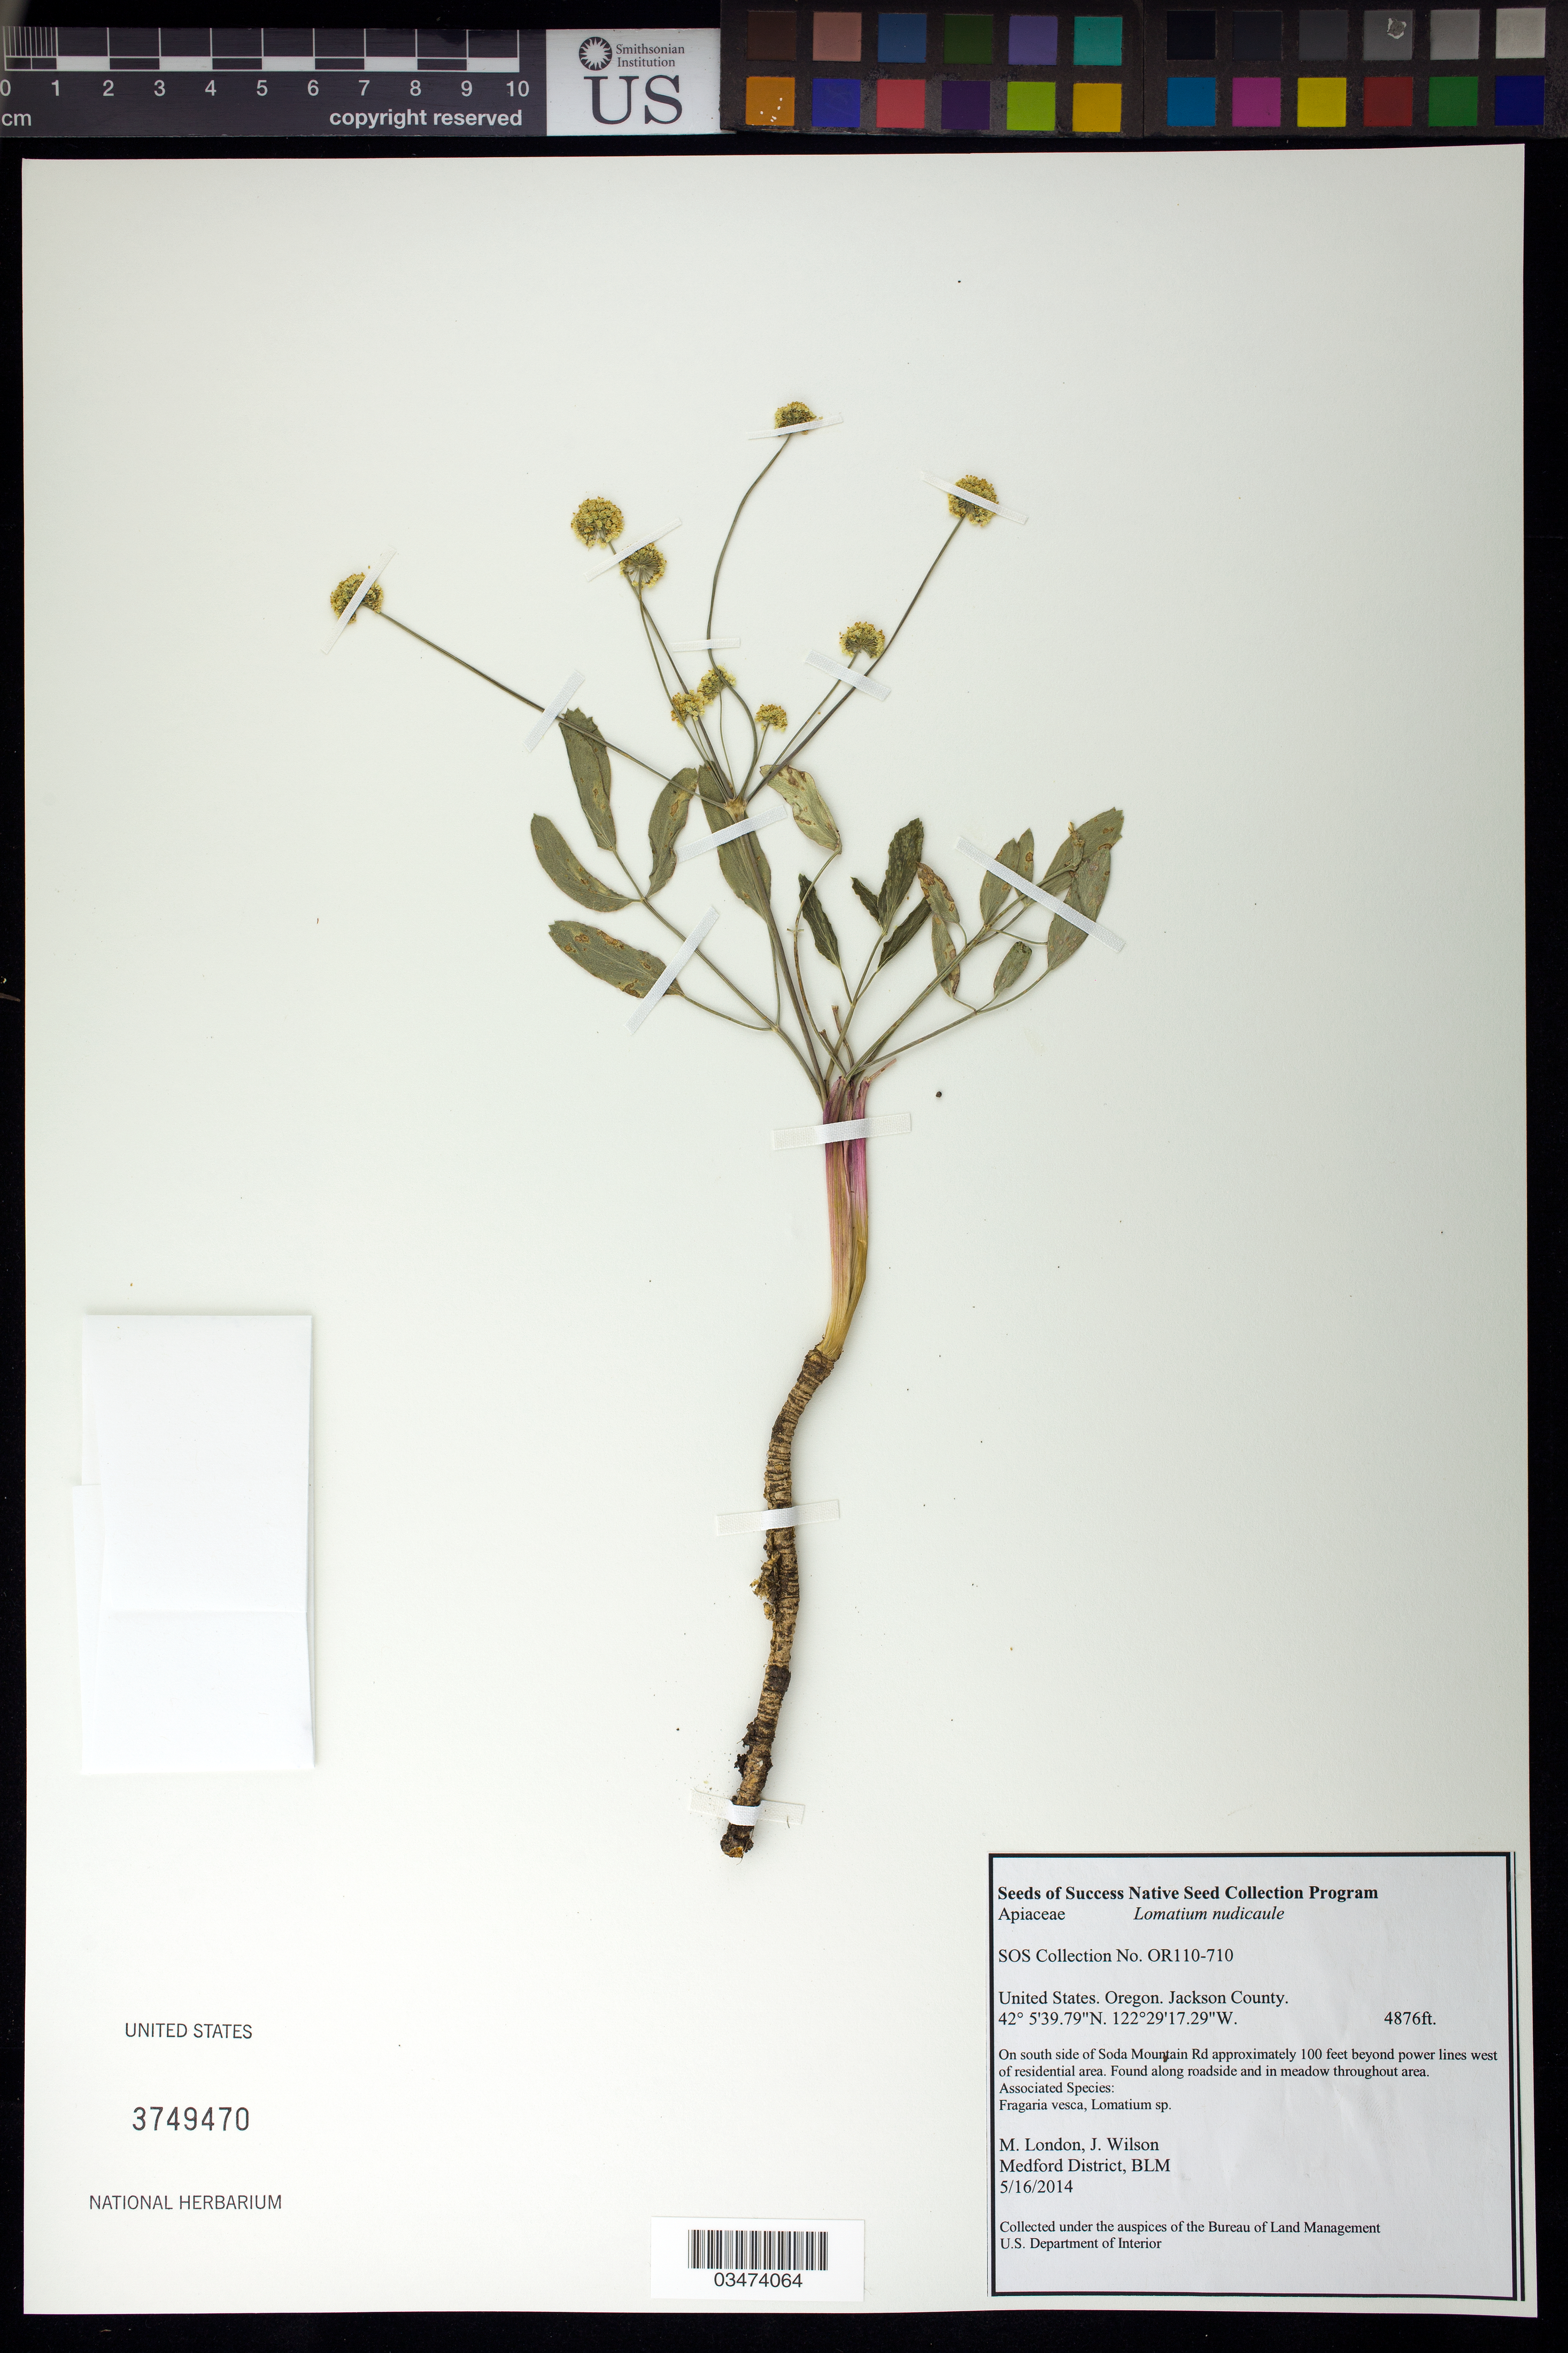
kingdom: Plantae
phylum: Tracheophyta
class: Magnoliopsida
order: Apiales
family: Apiaceae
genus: Lomatium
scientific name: Lomatium nudicaule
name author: (Pursh) J.M. Coult. & Rose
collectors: M. London & J. Wilson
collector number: OR110-710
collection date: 2014-05-16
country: United States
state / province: Oregon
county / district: Jackson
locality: S side of Soda Mountain Rd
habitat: Associated species: Fragaria vesca, Lomatium sp.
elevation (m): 1486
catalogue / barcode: US 3749470